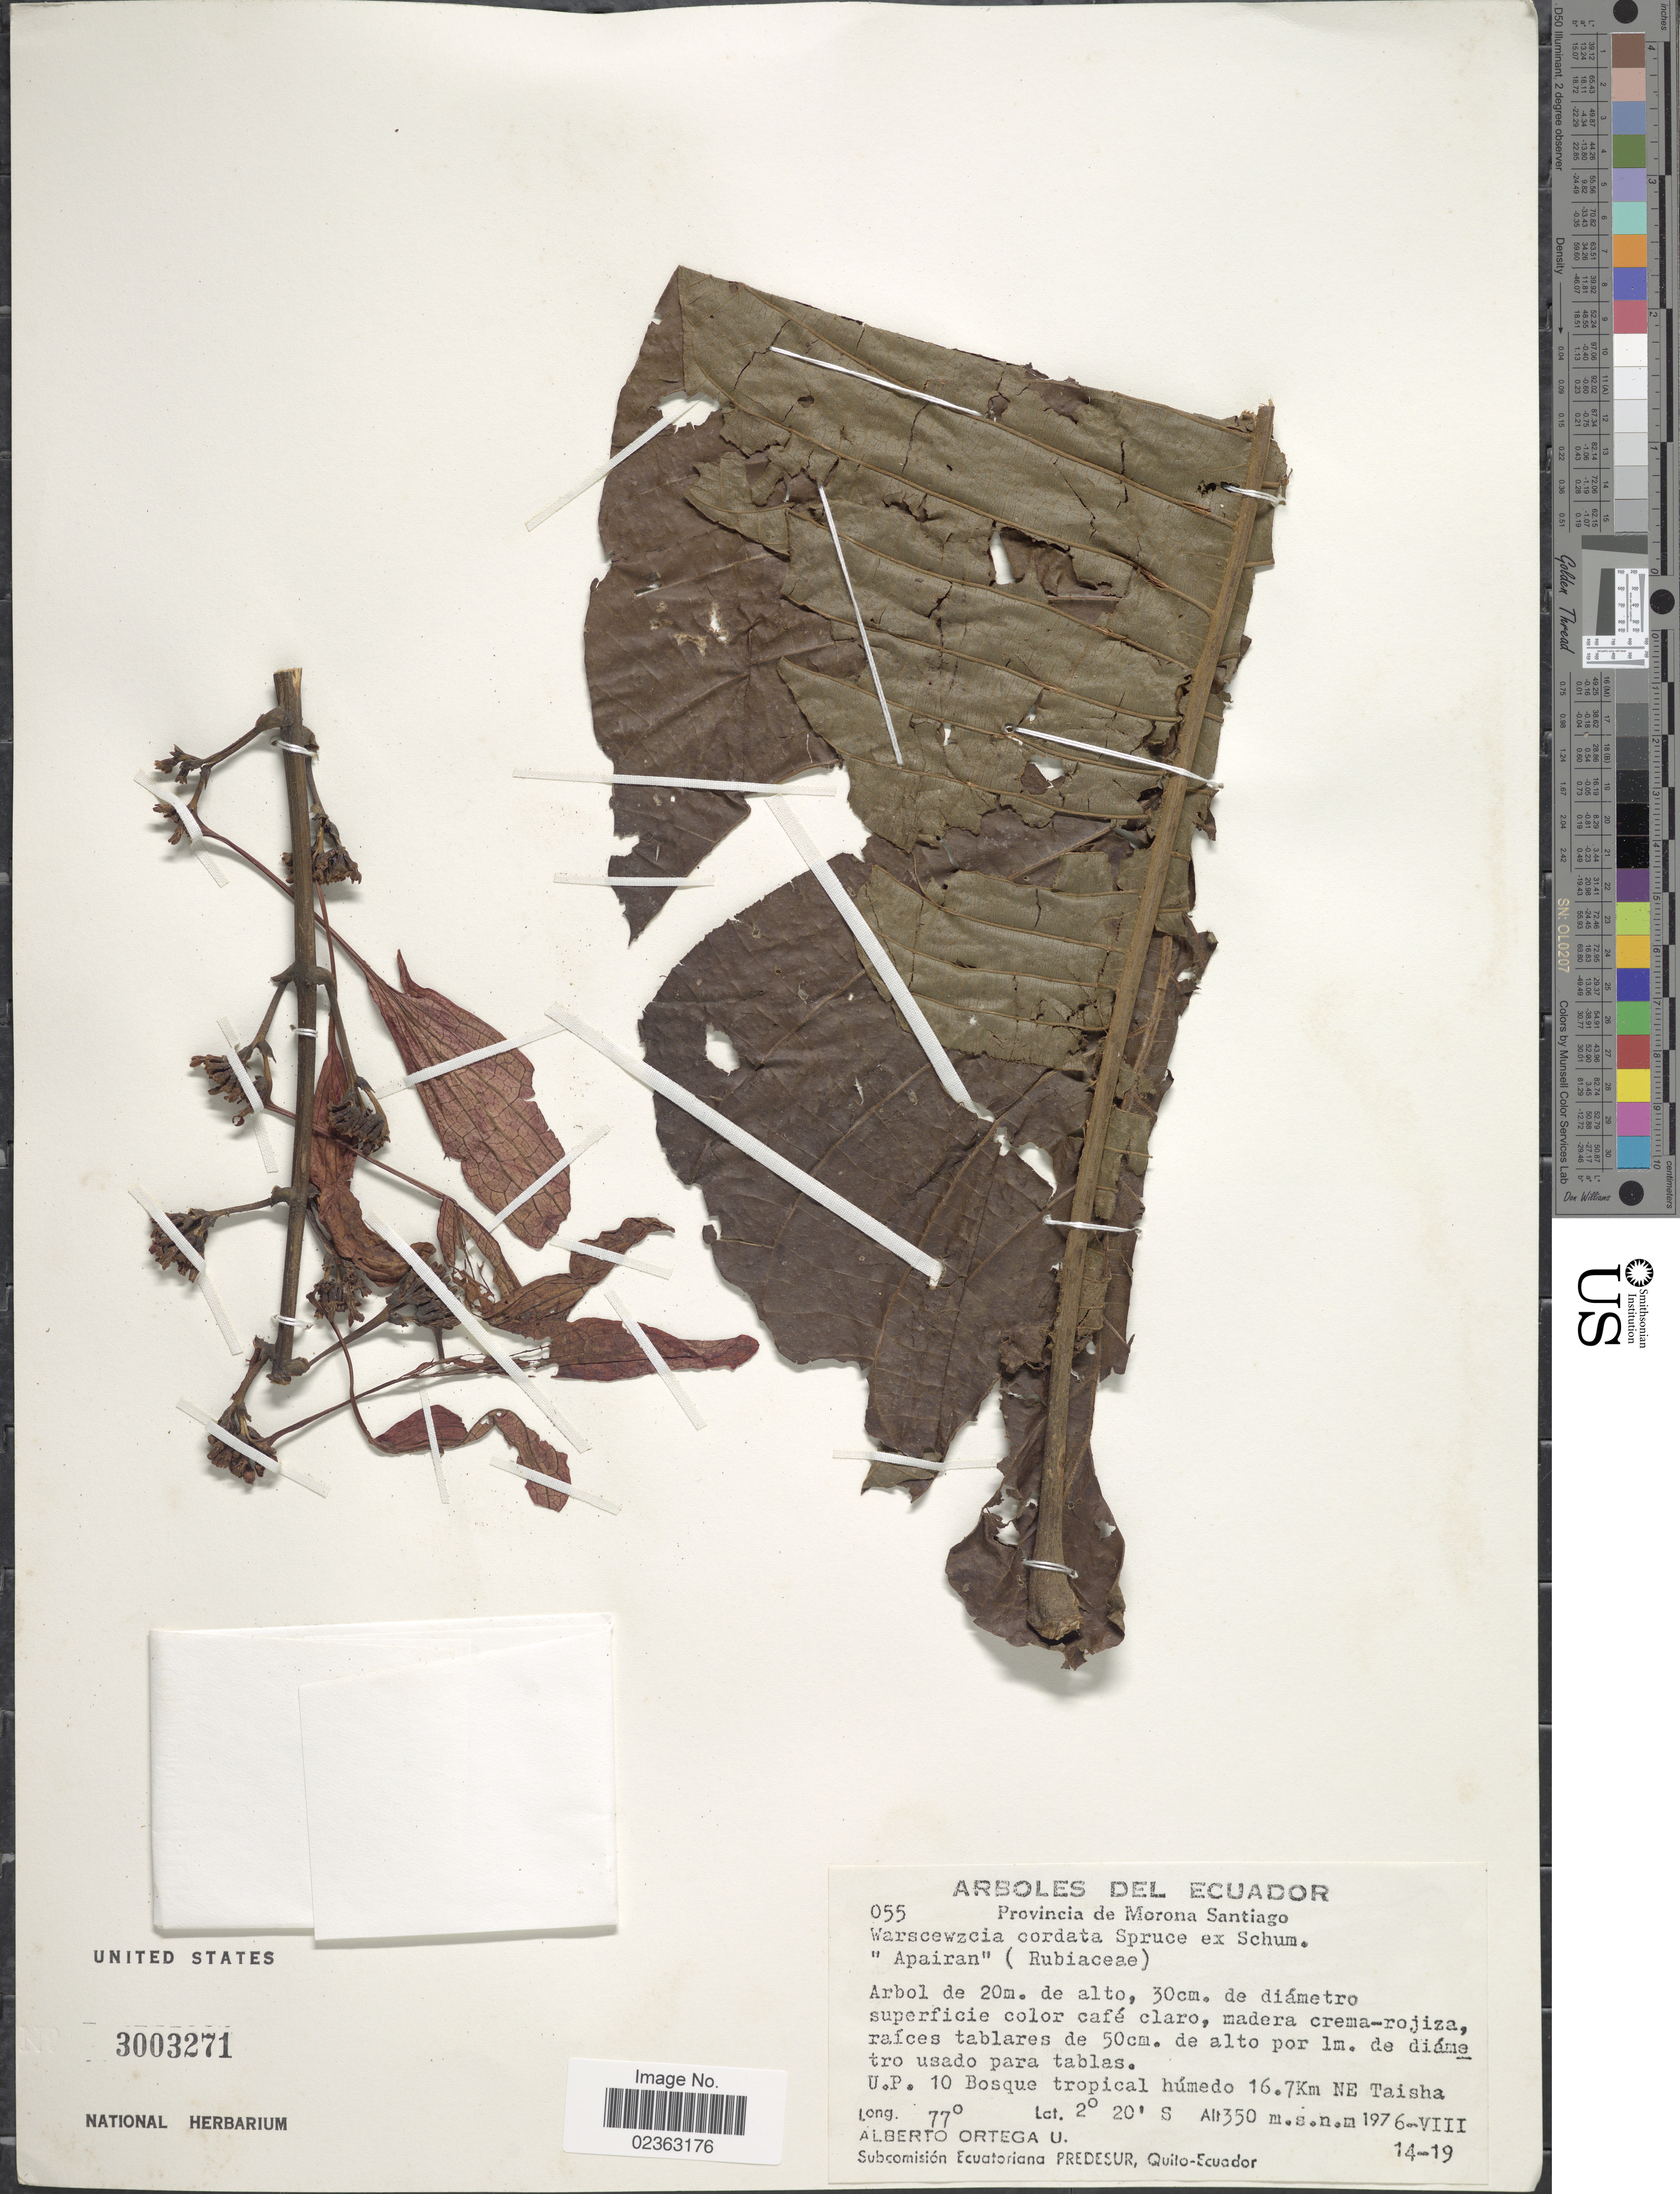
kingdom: Plantae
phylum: Tracheophyta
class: Magnoliopsida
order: Gentianales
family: Rubiaceae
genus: Warszewiczia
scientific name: Warszewiczia cordata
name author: Spruce ex K. Schum.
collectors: A. T. Ortega U.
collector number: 055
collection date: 1976-08-14/1976-08-19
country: Ecuador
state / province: Morona-Santiago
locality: U.P. 10 Bosque tropical humedo 16.7 km NE Taisha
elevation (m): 350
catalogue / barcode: US 3003271